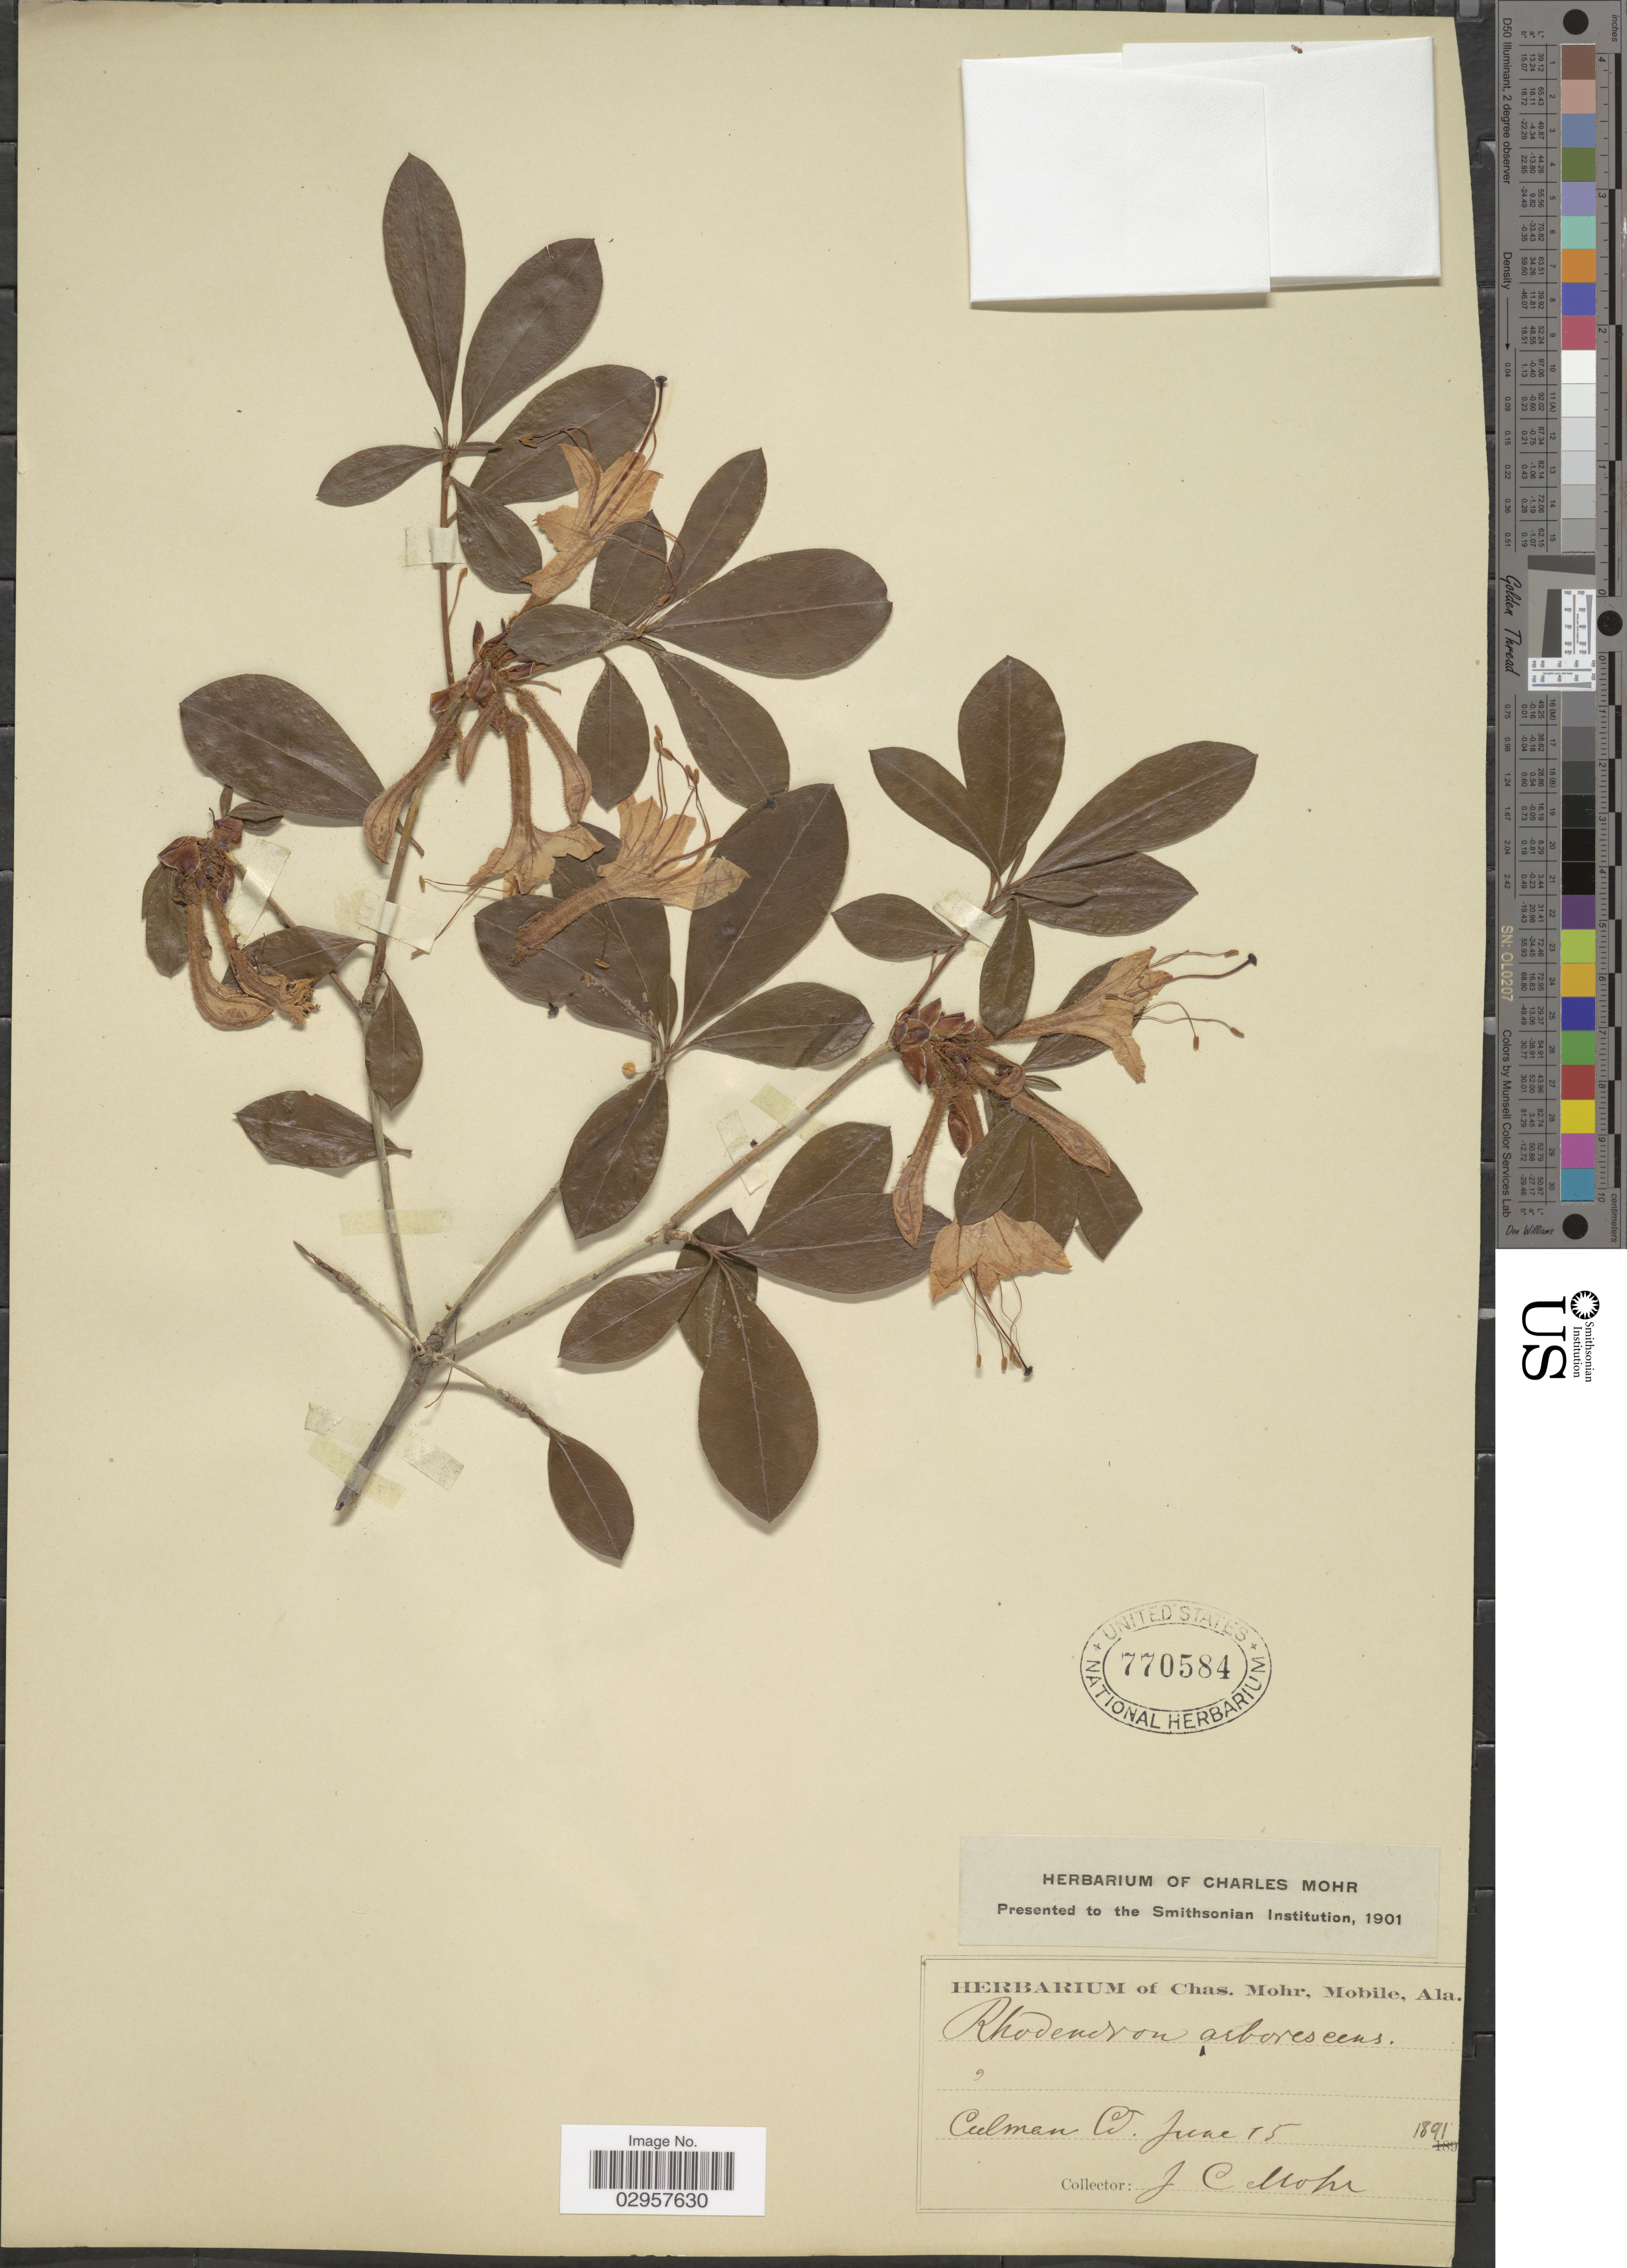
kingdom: Plantae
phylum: Tracheophyta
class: Magnoliopsida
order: Ericales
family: Ericaceae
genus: Rhododendron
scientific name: Rhododendron arborescens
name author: (Pursh) Torr.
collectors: J. Mohr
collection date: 1891-06-15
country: United States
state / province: Alabama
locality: Culman Co.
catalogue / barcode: US 770584